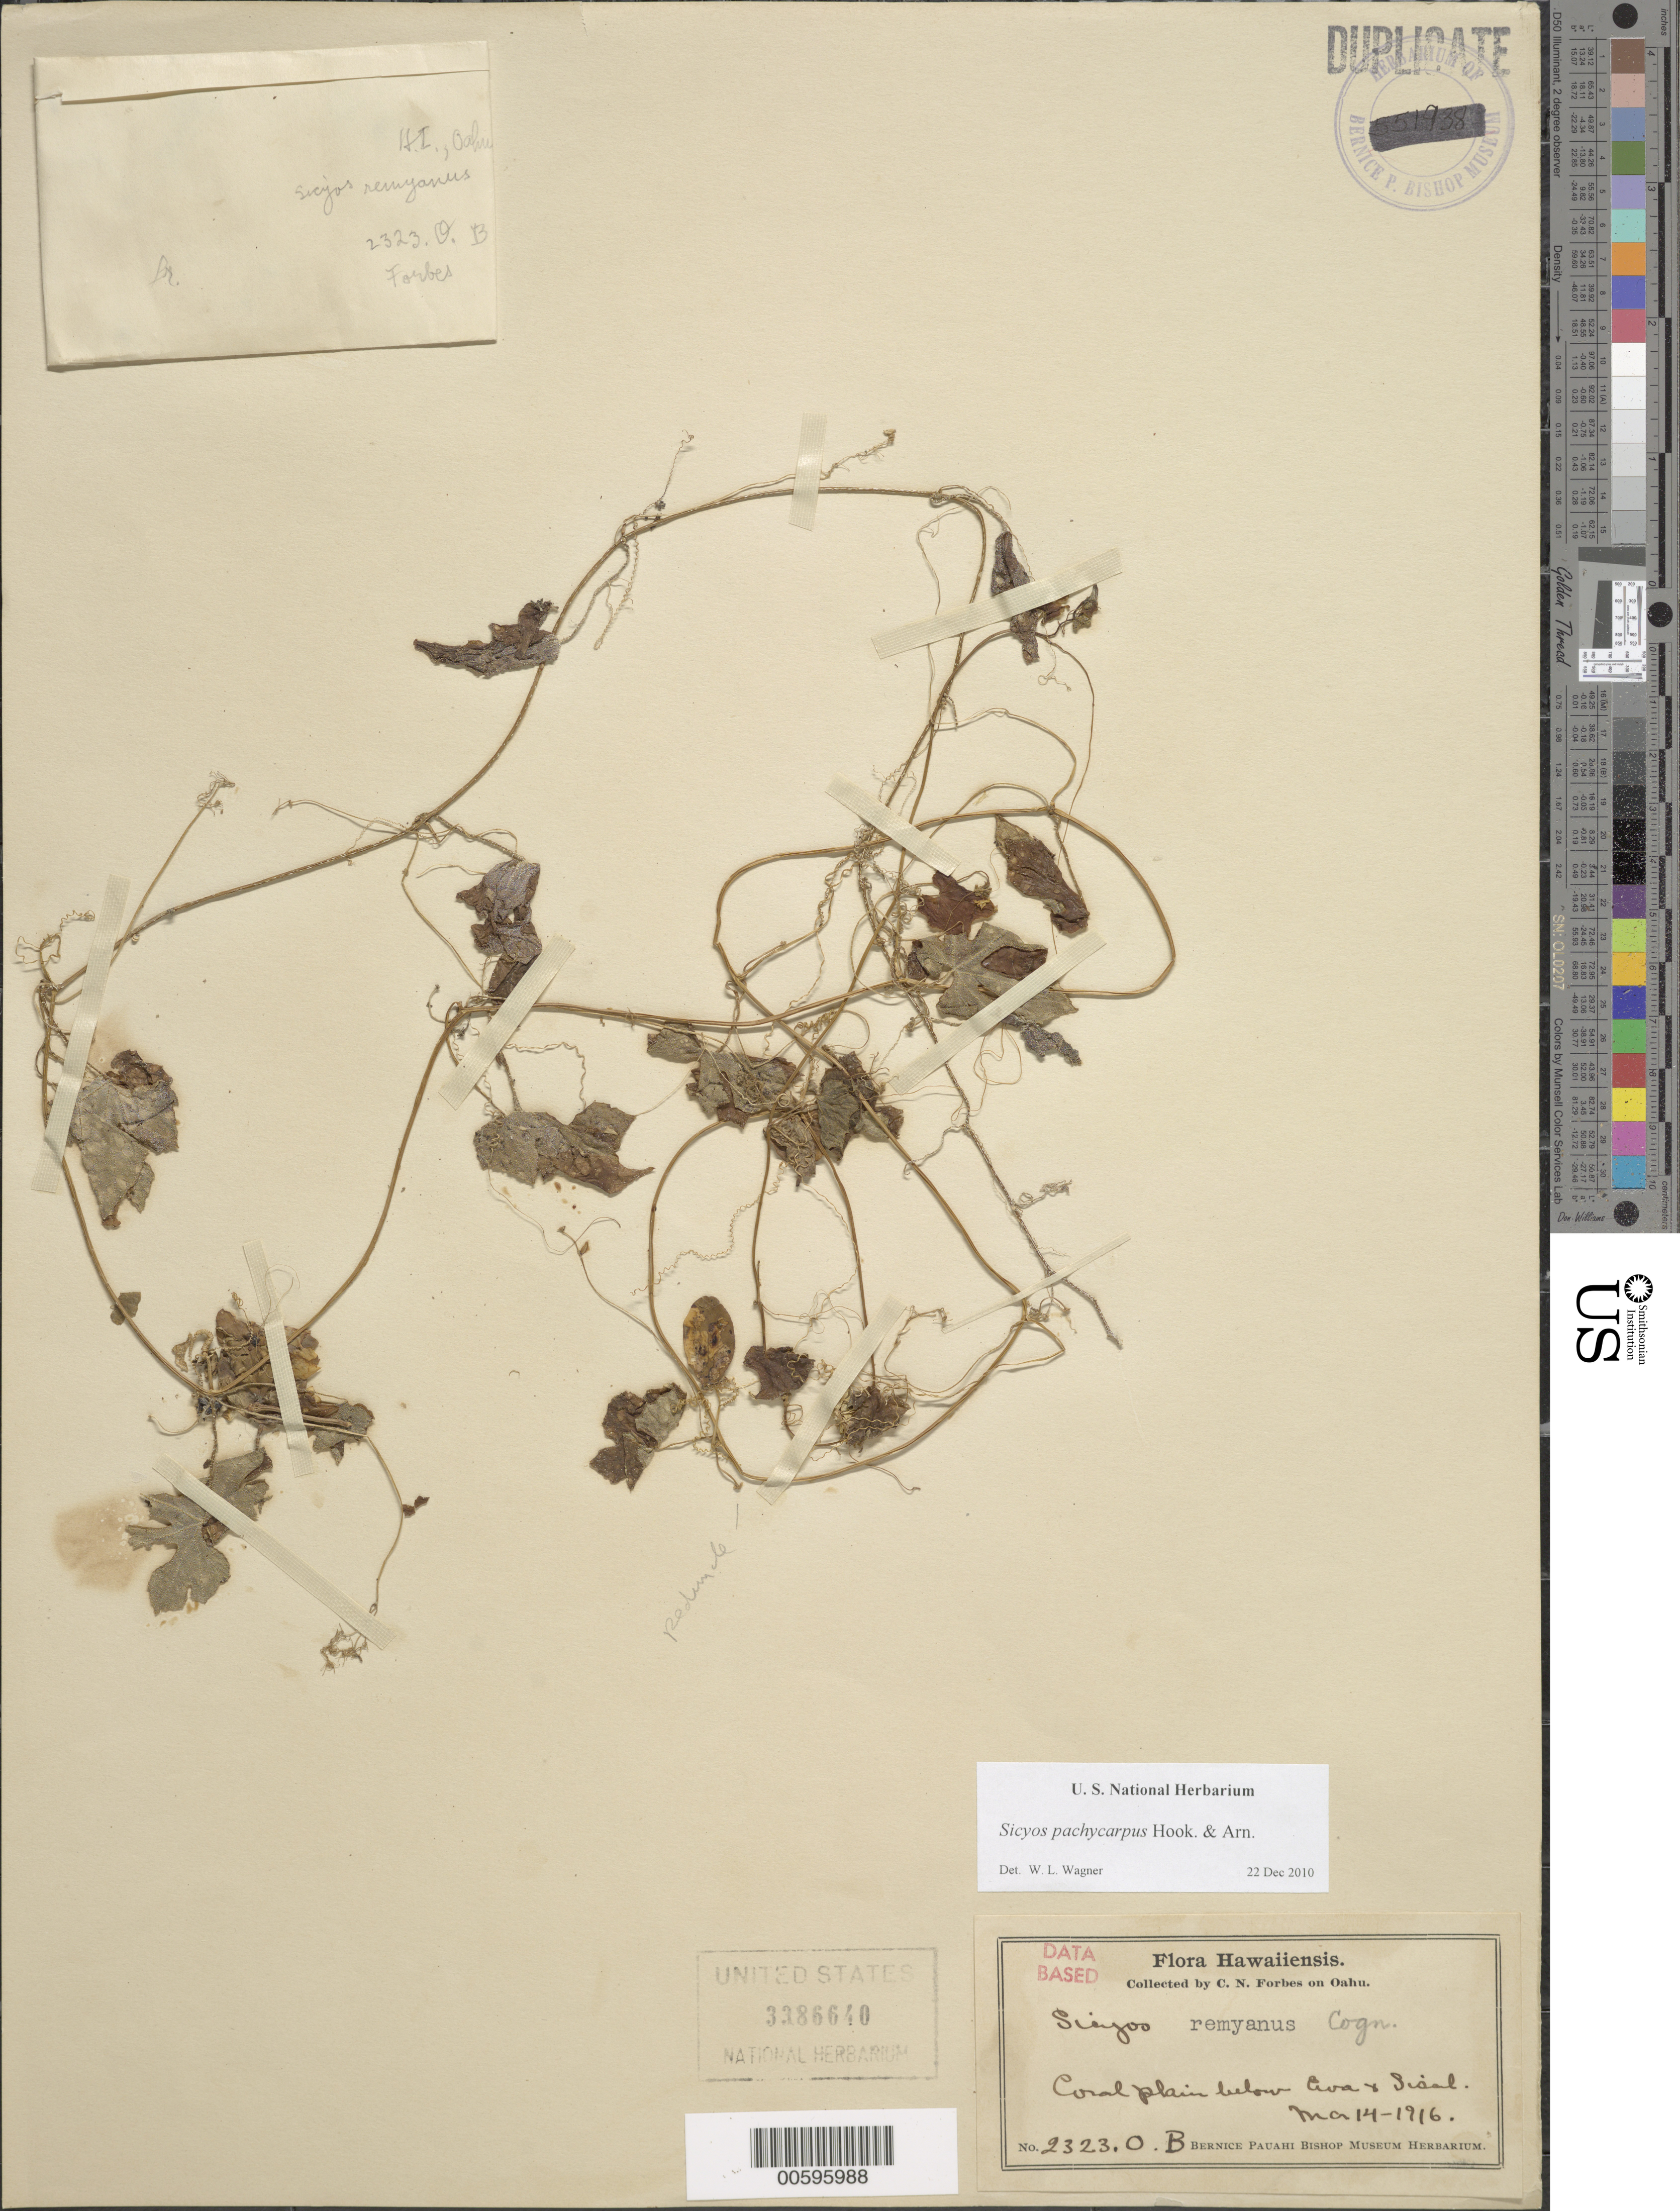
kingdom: Plantae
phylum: Tracheophyta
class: Magnoliopsida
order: Cucurbitales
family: Cucurbitaceae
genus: Sicyos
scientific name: Sicyos pachycarpus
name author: Hook. & Arn.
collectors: C. N. Forbes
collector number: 2323.O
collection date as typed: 14 Mar 1916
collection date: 1916-03-14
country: United States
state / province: Hawaii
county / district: Honolulu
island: Oahu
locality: Below Ewa & Sisal.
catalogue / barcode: US 3386640